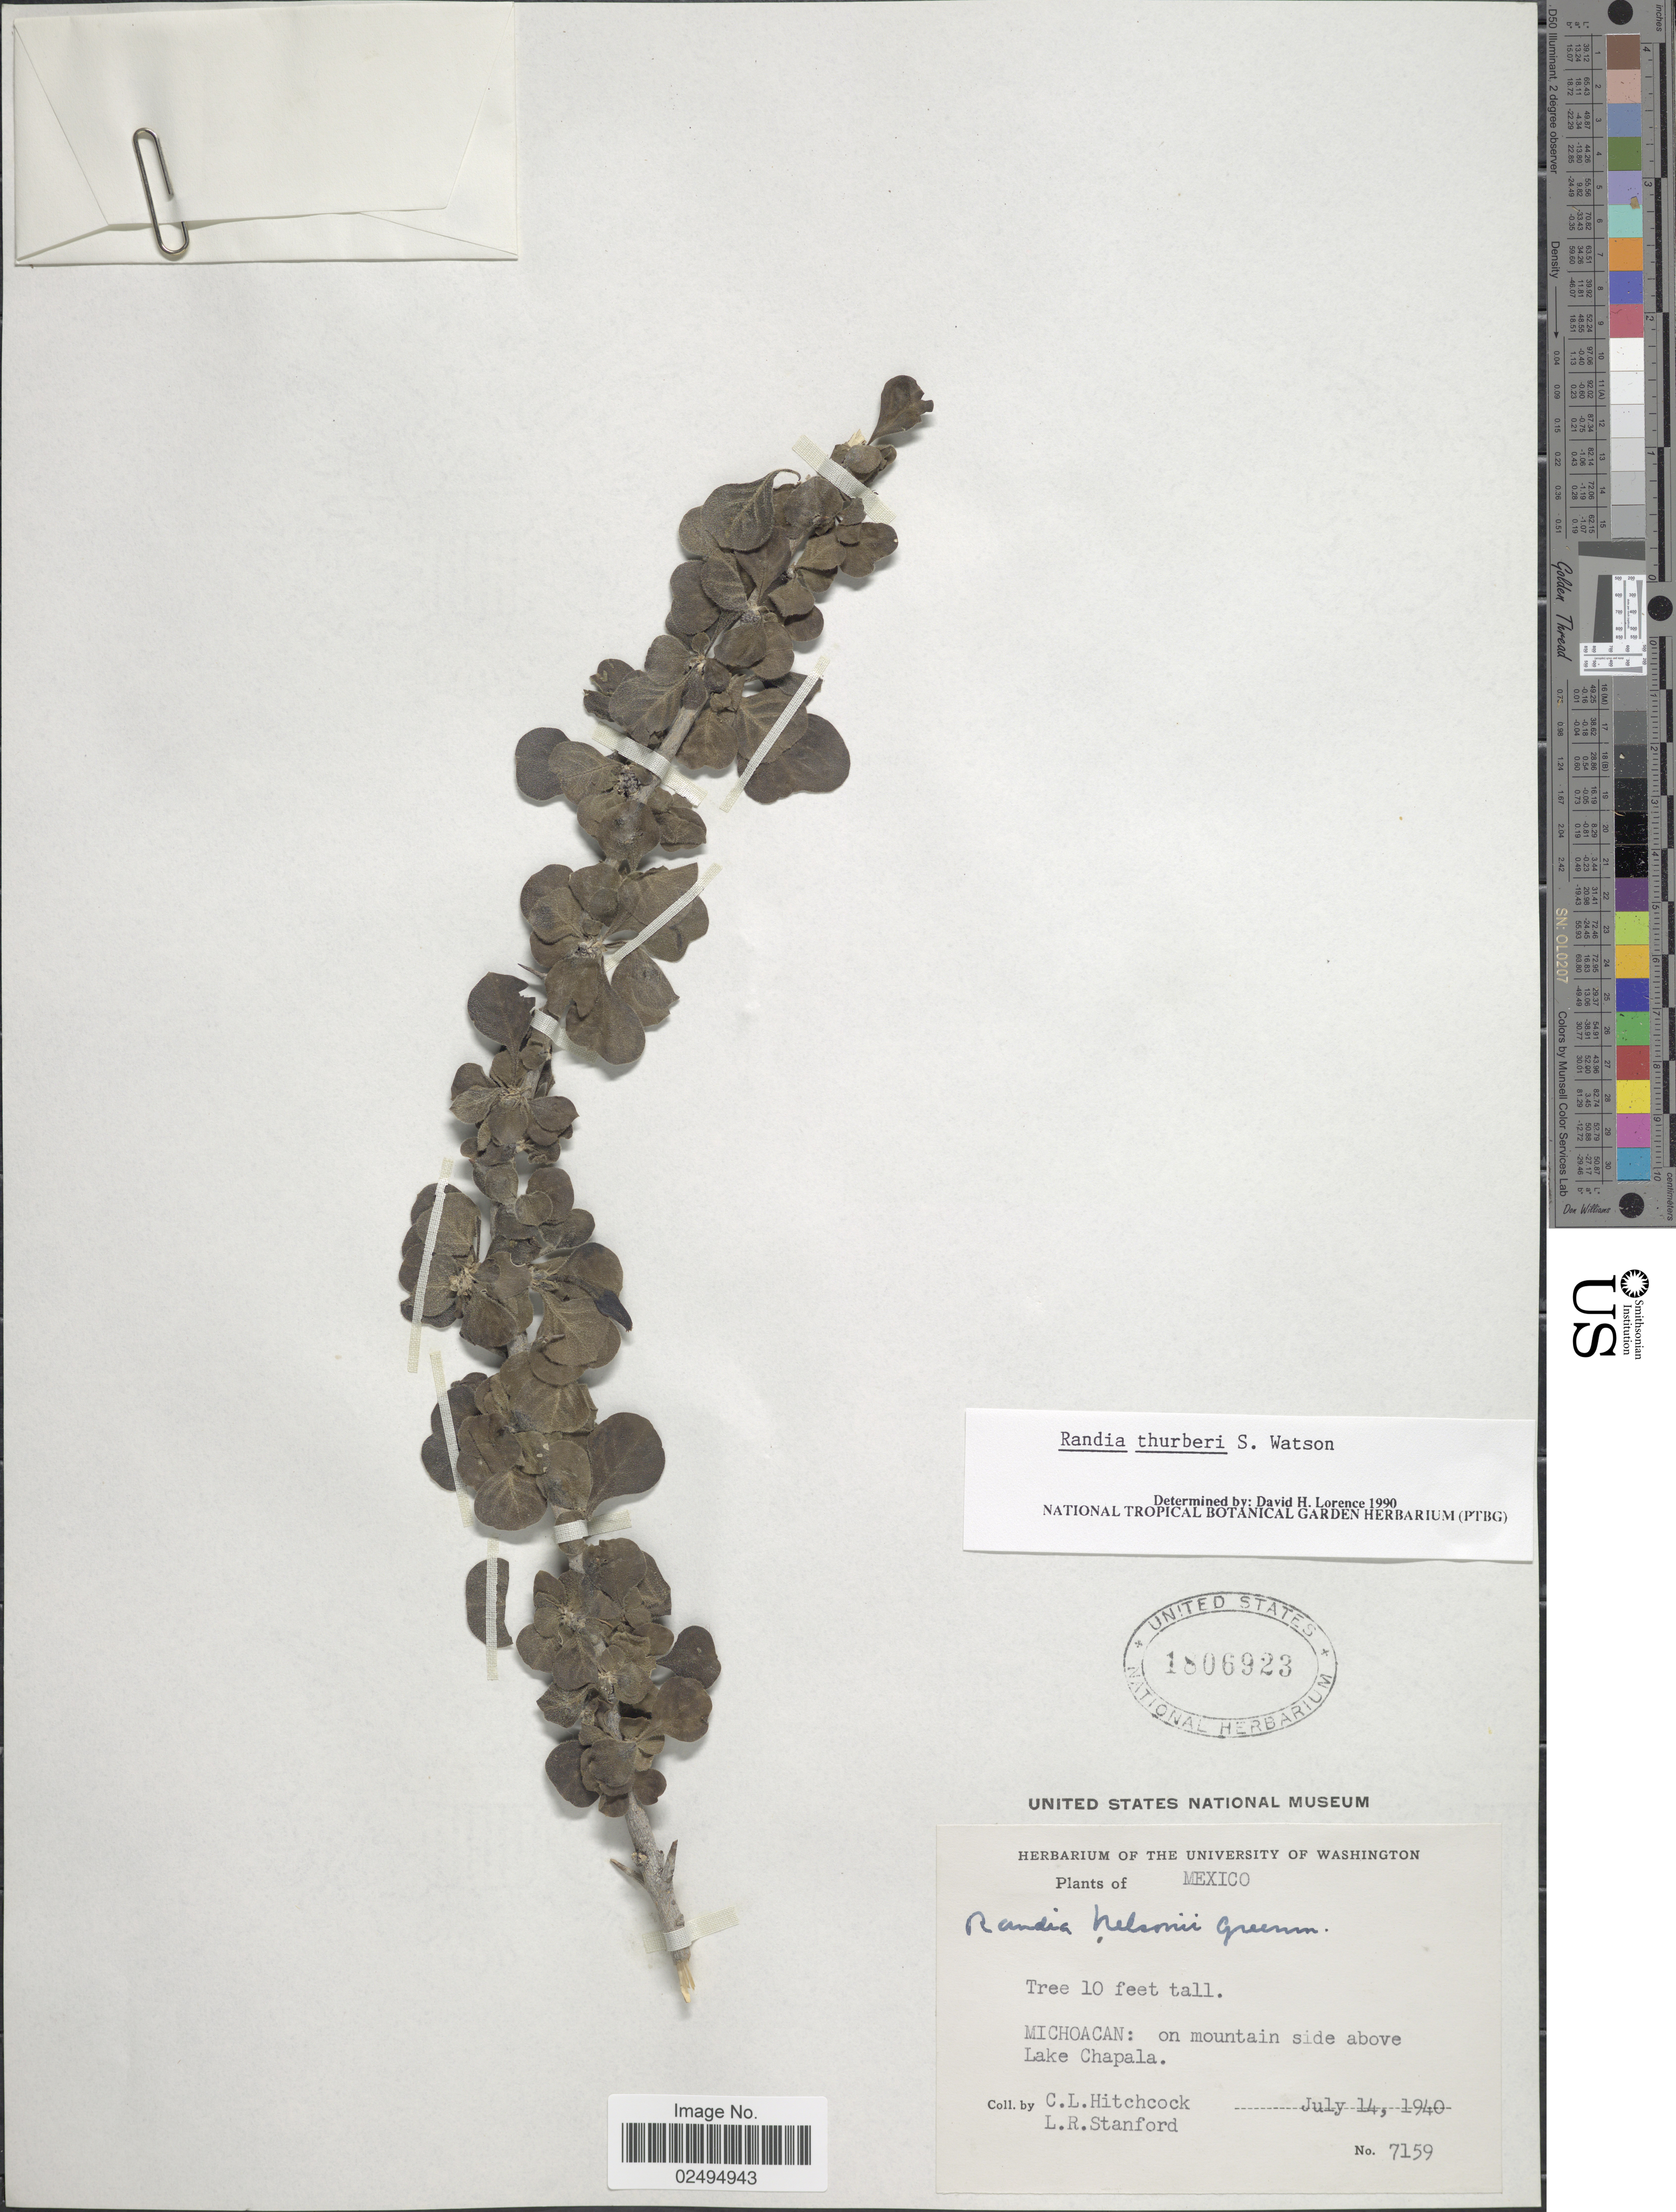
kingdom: Plantae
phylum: Tracheophyta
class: Magnoliopsida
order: Gentianales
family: Rubiaceae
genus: Randia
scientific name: Randia thurberi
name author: S. Watson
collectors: C. L. Hitchcock & L. R. Stanford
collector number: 7159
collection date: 1940-07-14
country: Mexico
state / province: Michoacán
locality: On mountain side above Lake Chapala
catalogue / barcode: US 1806923